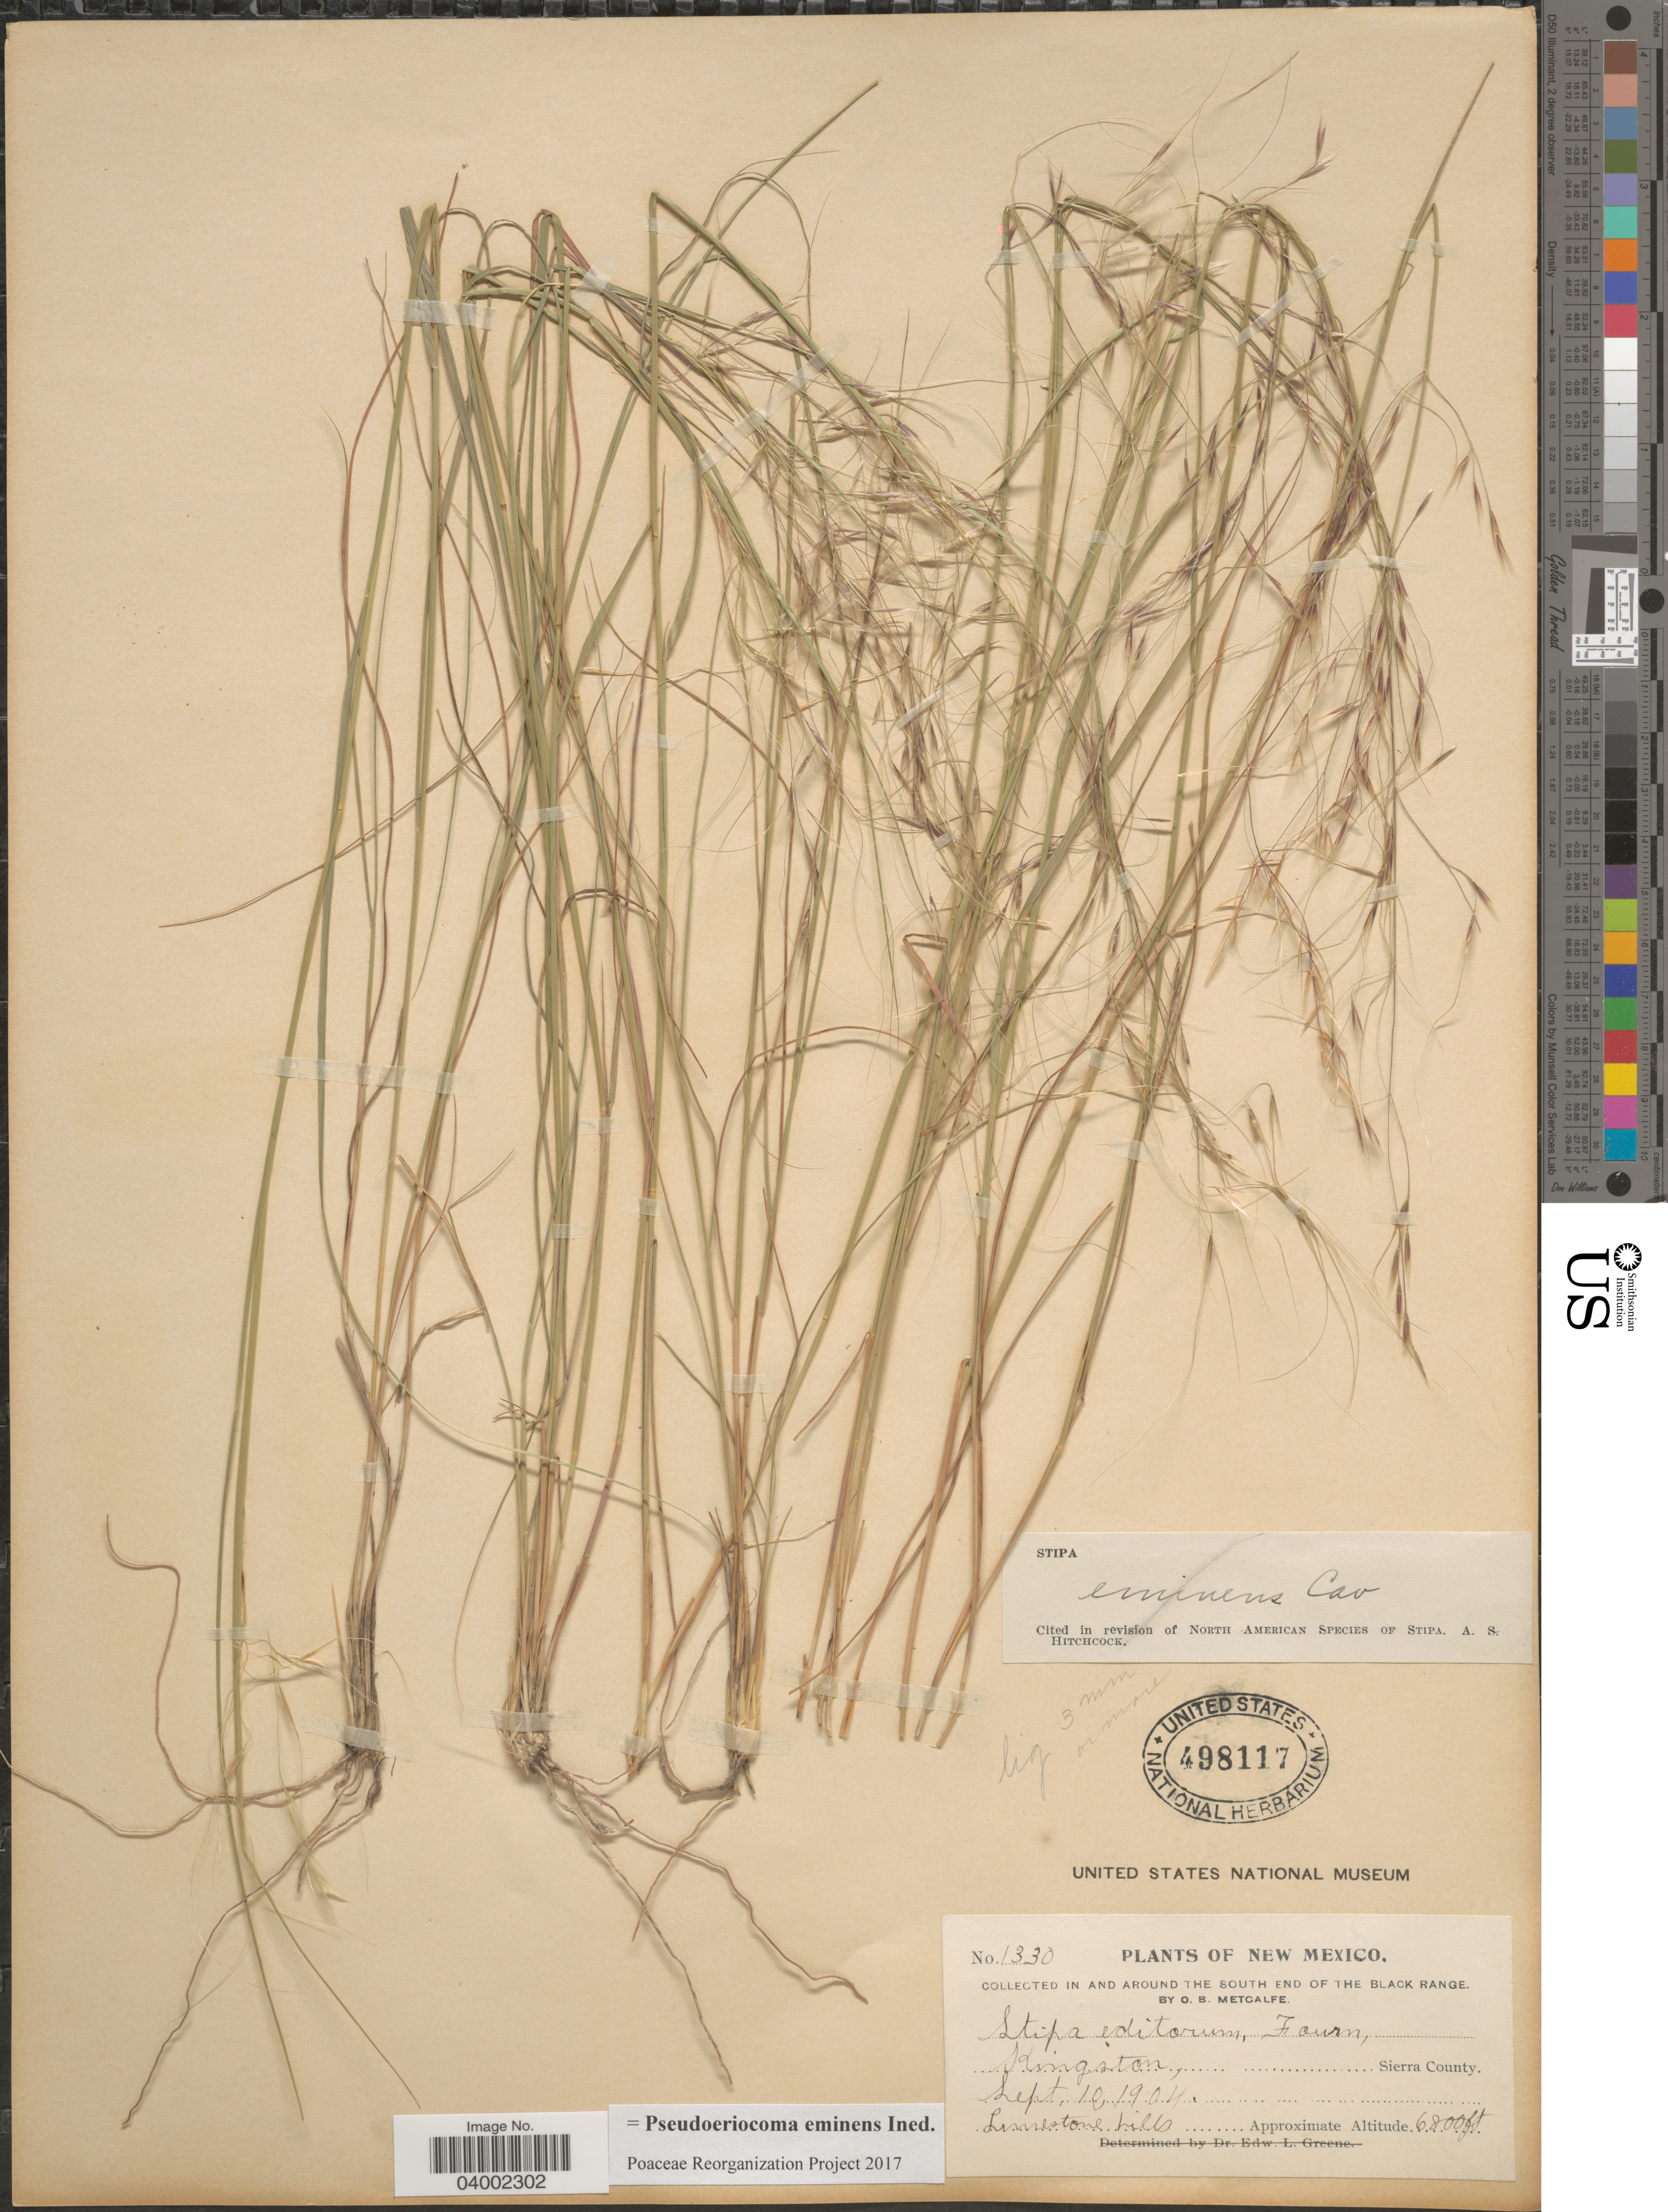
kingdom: Plantae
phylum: Tracheophyta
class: Liliopsida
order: Poales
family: Poaceae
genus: Pseudoeriocoma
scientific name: Pseudoeriocoma eminens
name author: (Cav.) Romasch.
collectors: O. B. Metcalfe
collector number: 1330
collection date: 1904-09-10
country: United States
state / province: New Mexico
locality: In and around the South End of The Black Range. Kingston, Sierra County.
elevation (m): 2073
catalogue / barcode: US 498117